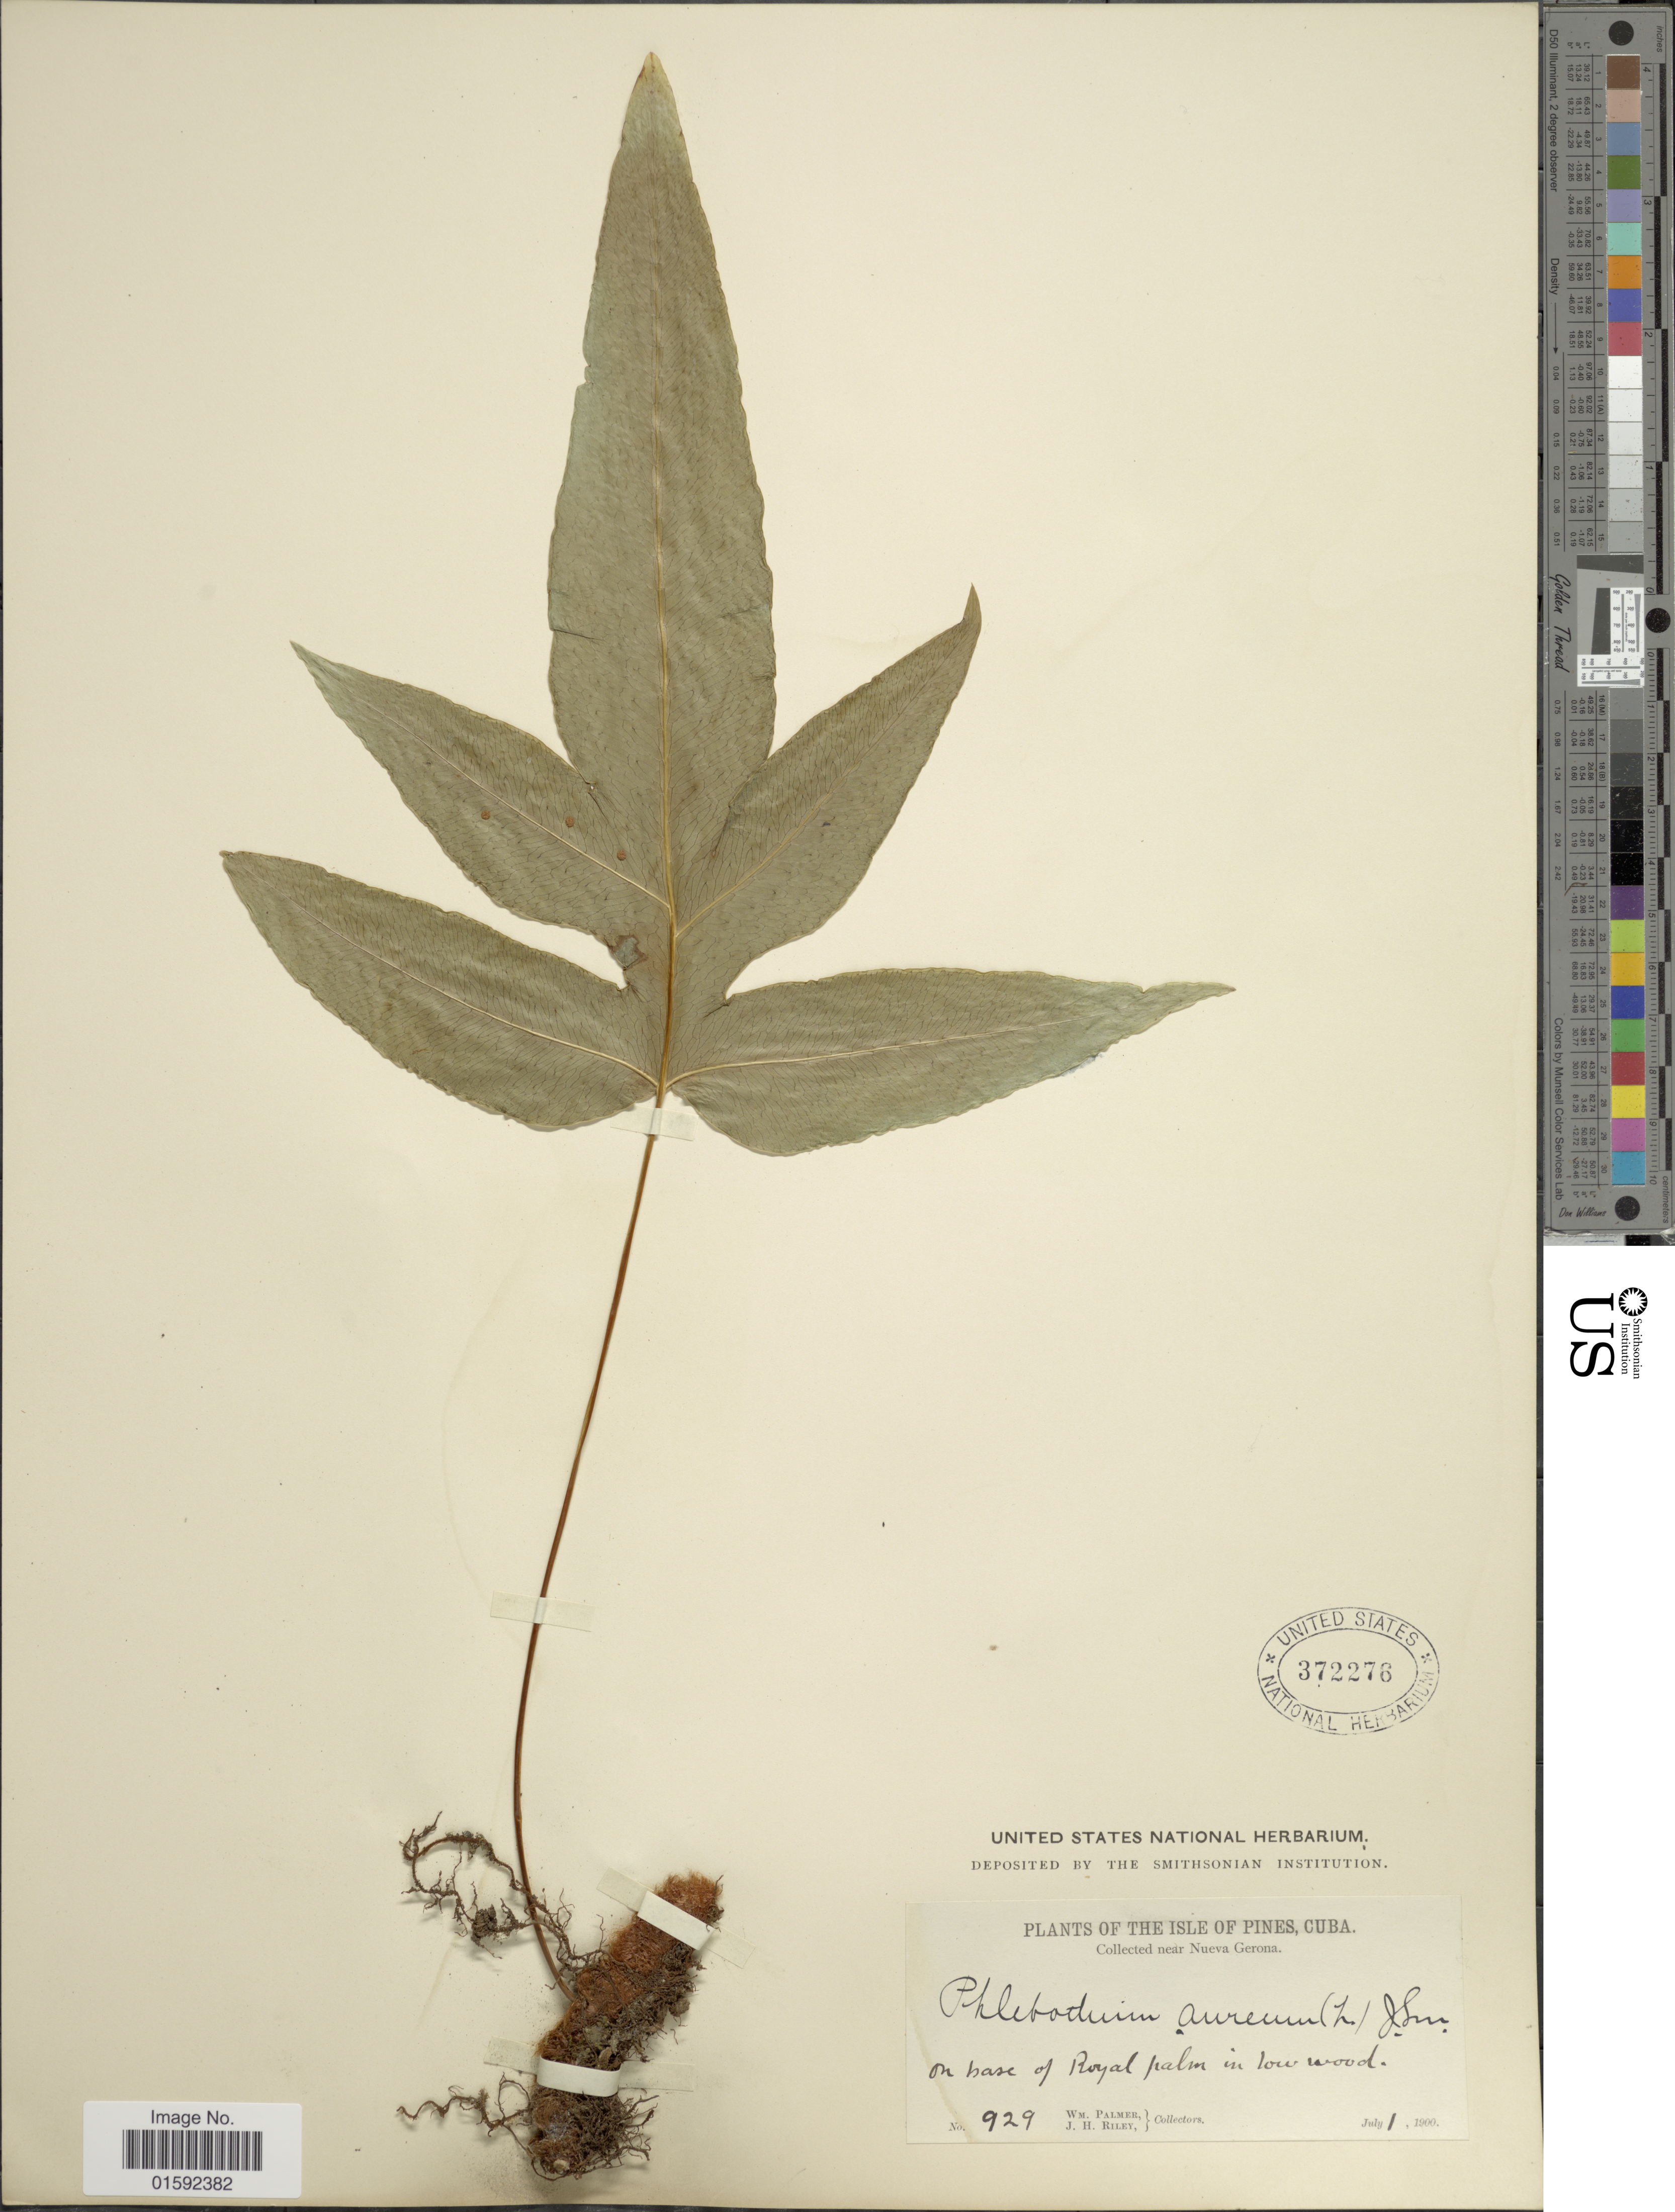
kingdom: Plantae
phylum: Tracheophyta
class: Polypodiopsida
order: Polypodiales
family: Polypodiaceae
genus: Phlebodium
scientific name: Phlebodium aureum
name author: (L.) J. Sm.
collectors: W. Palmer & J. H. Riley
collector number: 929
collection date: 1900-07-01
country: Cuba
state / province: Isla de la Juventud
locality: The Isle of Pines, Cuba, near Nueva Gerona,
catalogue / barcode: US 372276